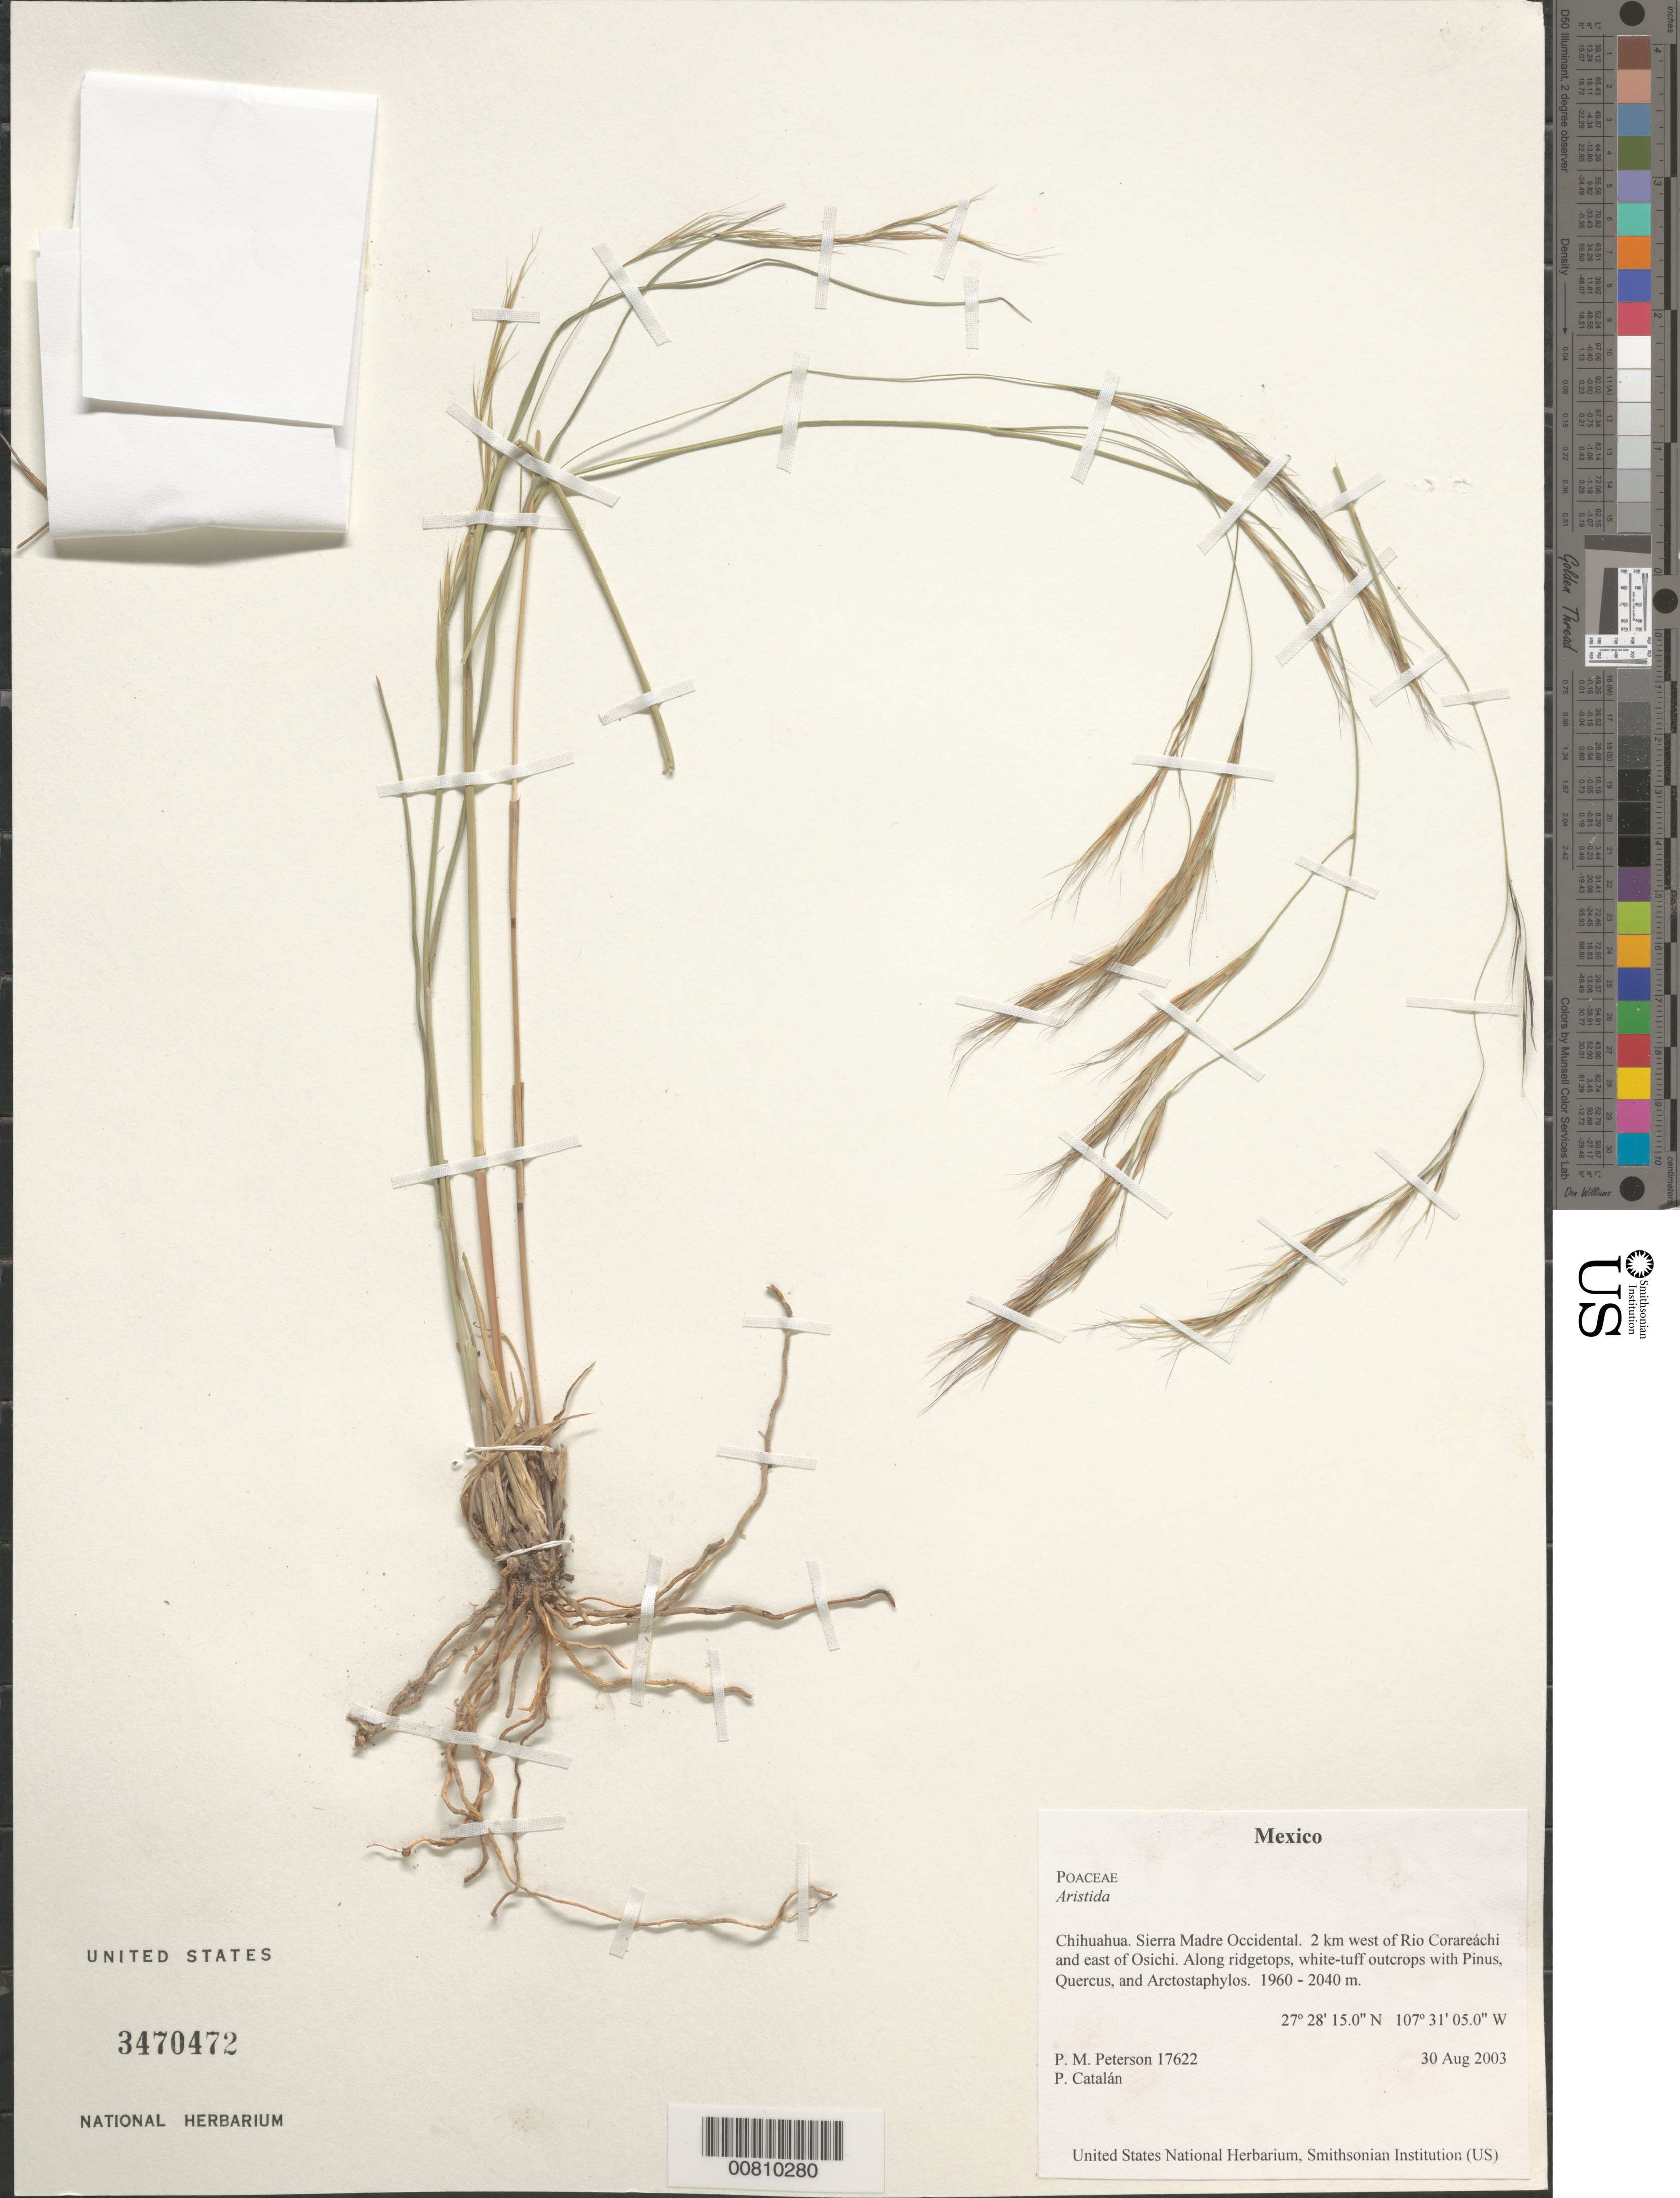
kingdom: Plantae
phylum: Tracheophyta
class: Liliopsida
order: Poales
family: Poaceae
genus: Aristida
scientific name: Aristida sp.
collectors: P. M. Peterson & P. Catalán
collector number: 17622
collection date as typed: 30 Aug 2003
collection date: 2003-08-30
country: Mexico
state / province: Chihuahua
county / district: Sierra Madre Occidental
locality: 2 km west of Rio Corareáchi and east of Osichi. Along ridgetops, white-tuff outcrops with Pinus, Quercus, and Arctostaphylos.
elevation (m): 1960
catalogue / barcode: US 3470472